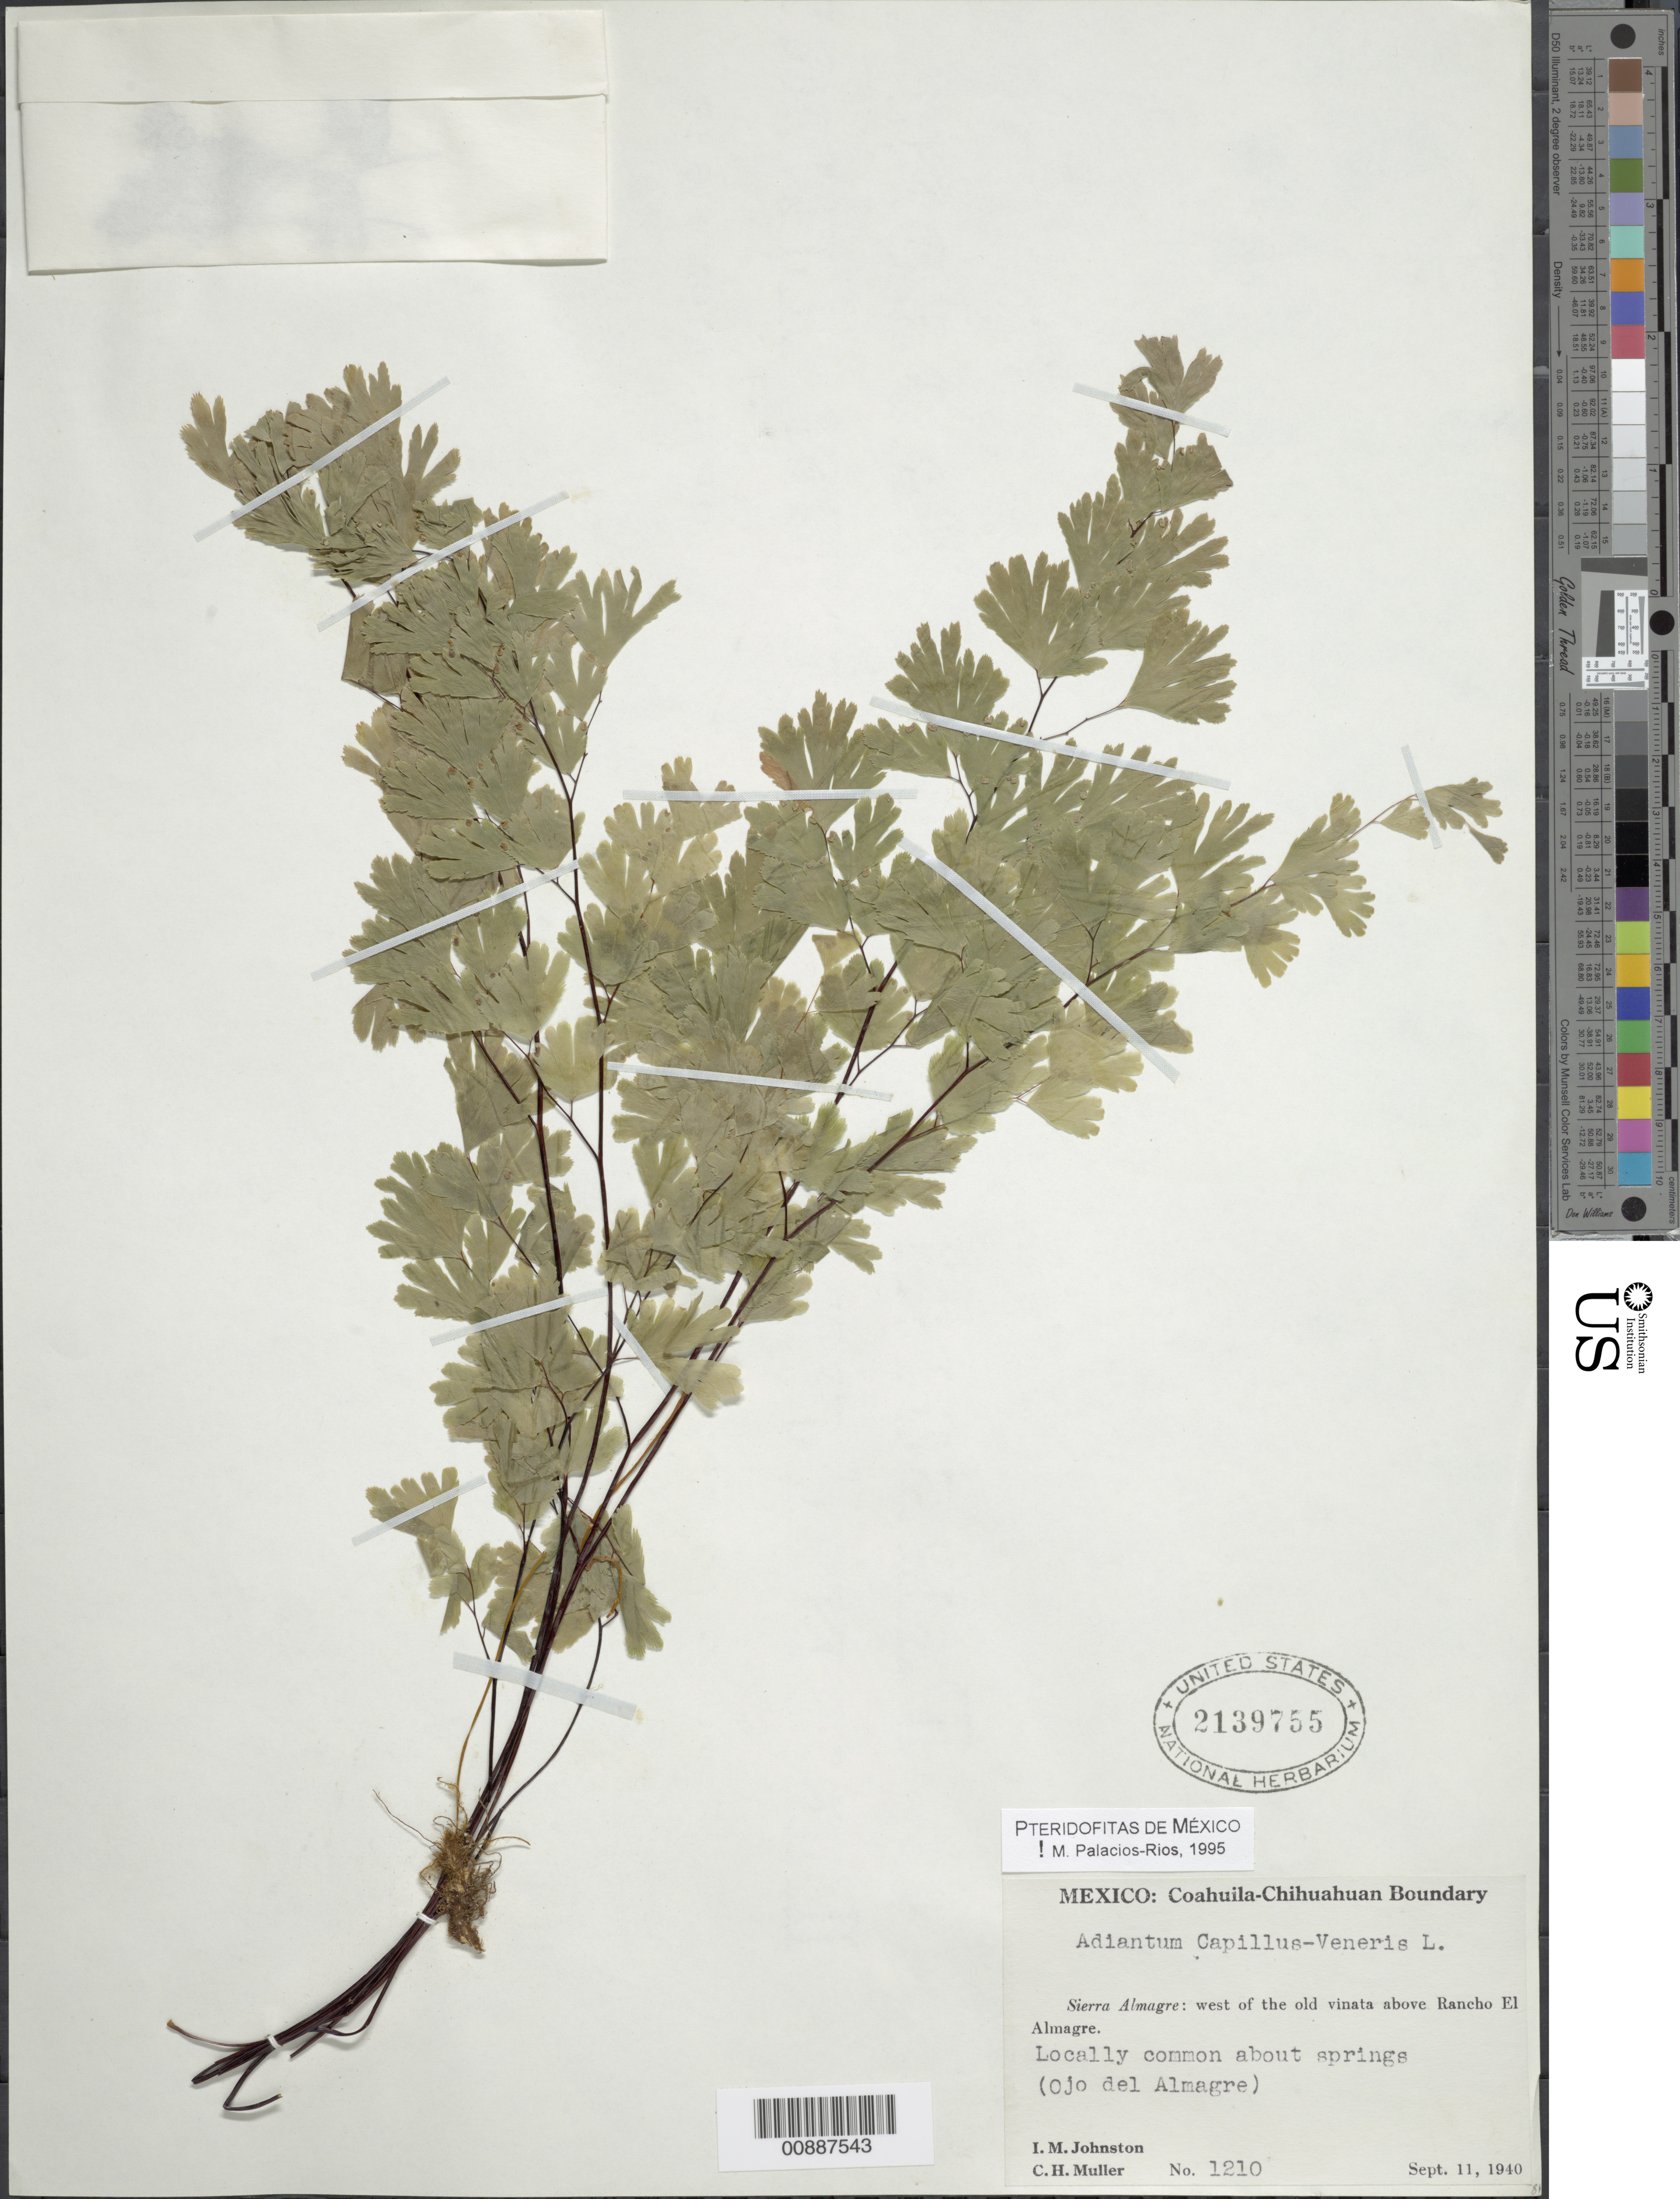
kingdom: Plantae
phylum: Tracheophyta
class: Polypodiopsida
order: Polypodiales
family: Pteridaceae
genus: Adiantum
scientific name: Adiantum capillus-veneris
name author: L.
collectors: I.M. Johnston & C. H. Muller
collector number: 1210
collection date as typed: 11 Sep 1940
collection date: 1940-09-11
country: Mexico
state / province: Chihuahua / Coahuila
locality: Sierra Almagre: west of the old vinata above Rancho El Almagre. Coahuila-Chihuahuan Boundary.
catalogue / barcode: US 2139755